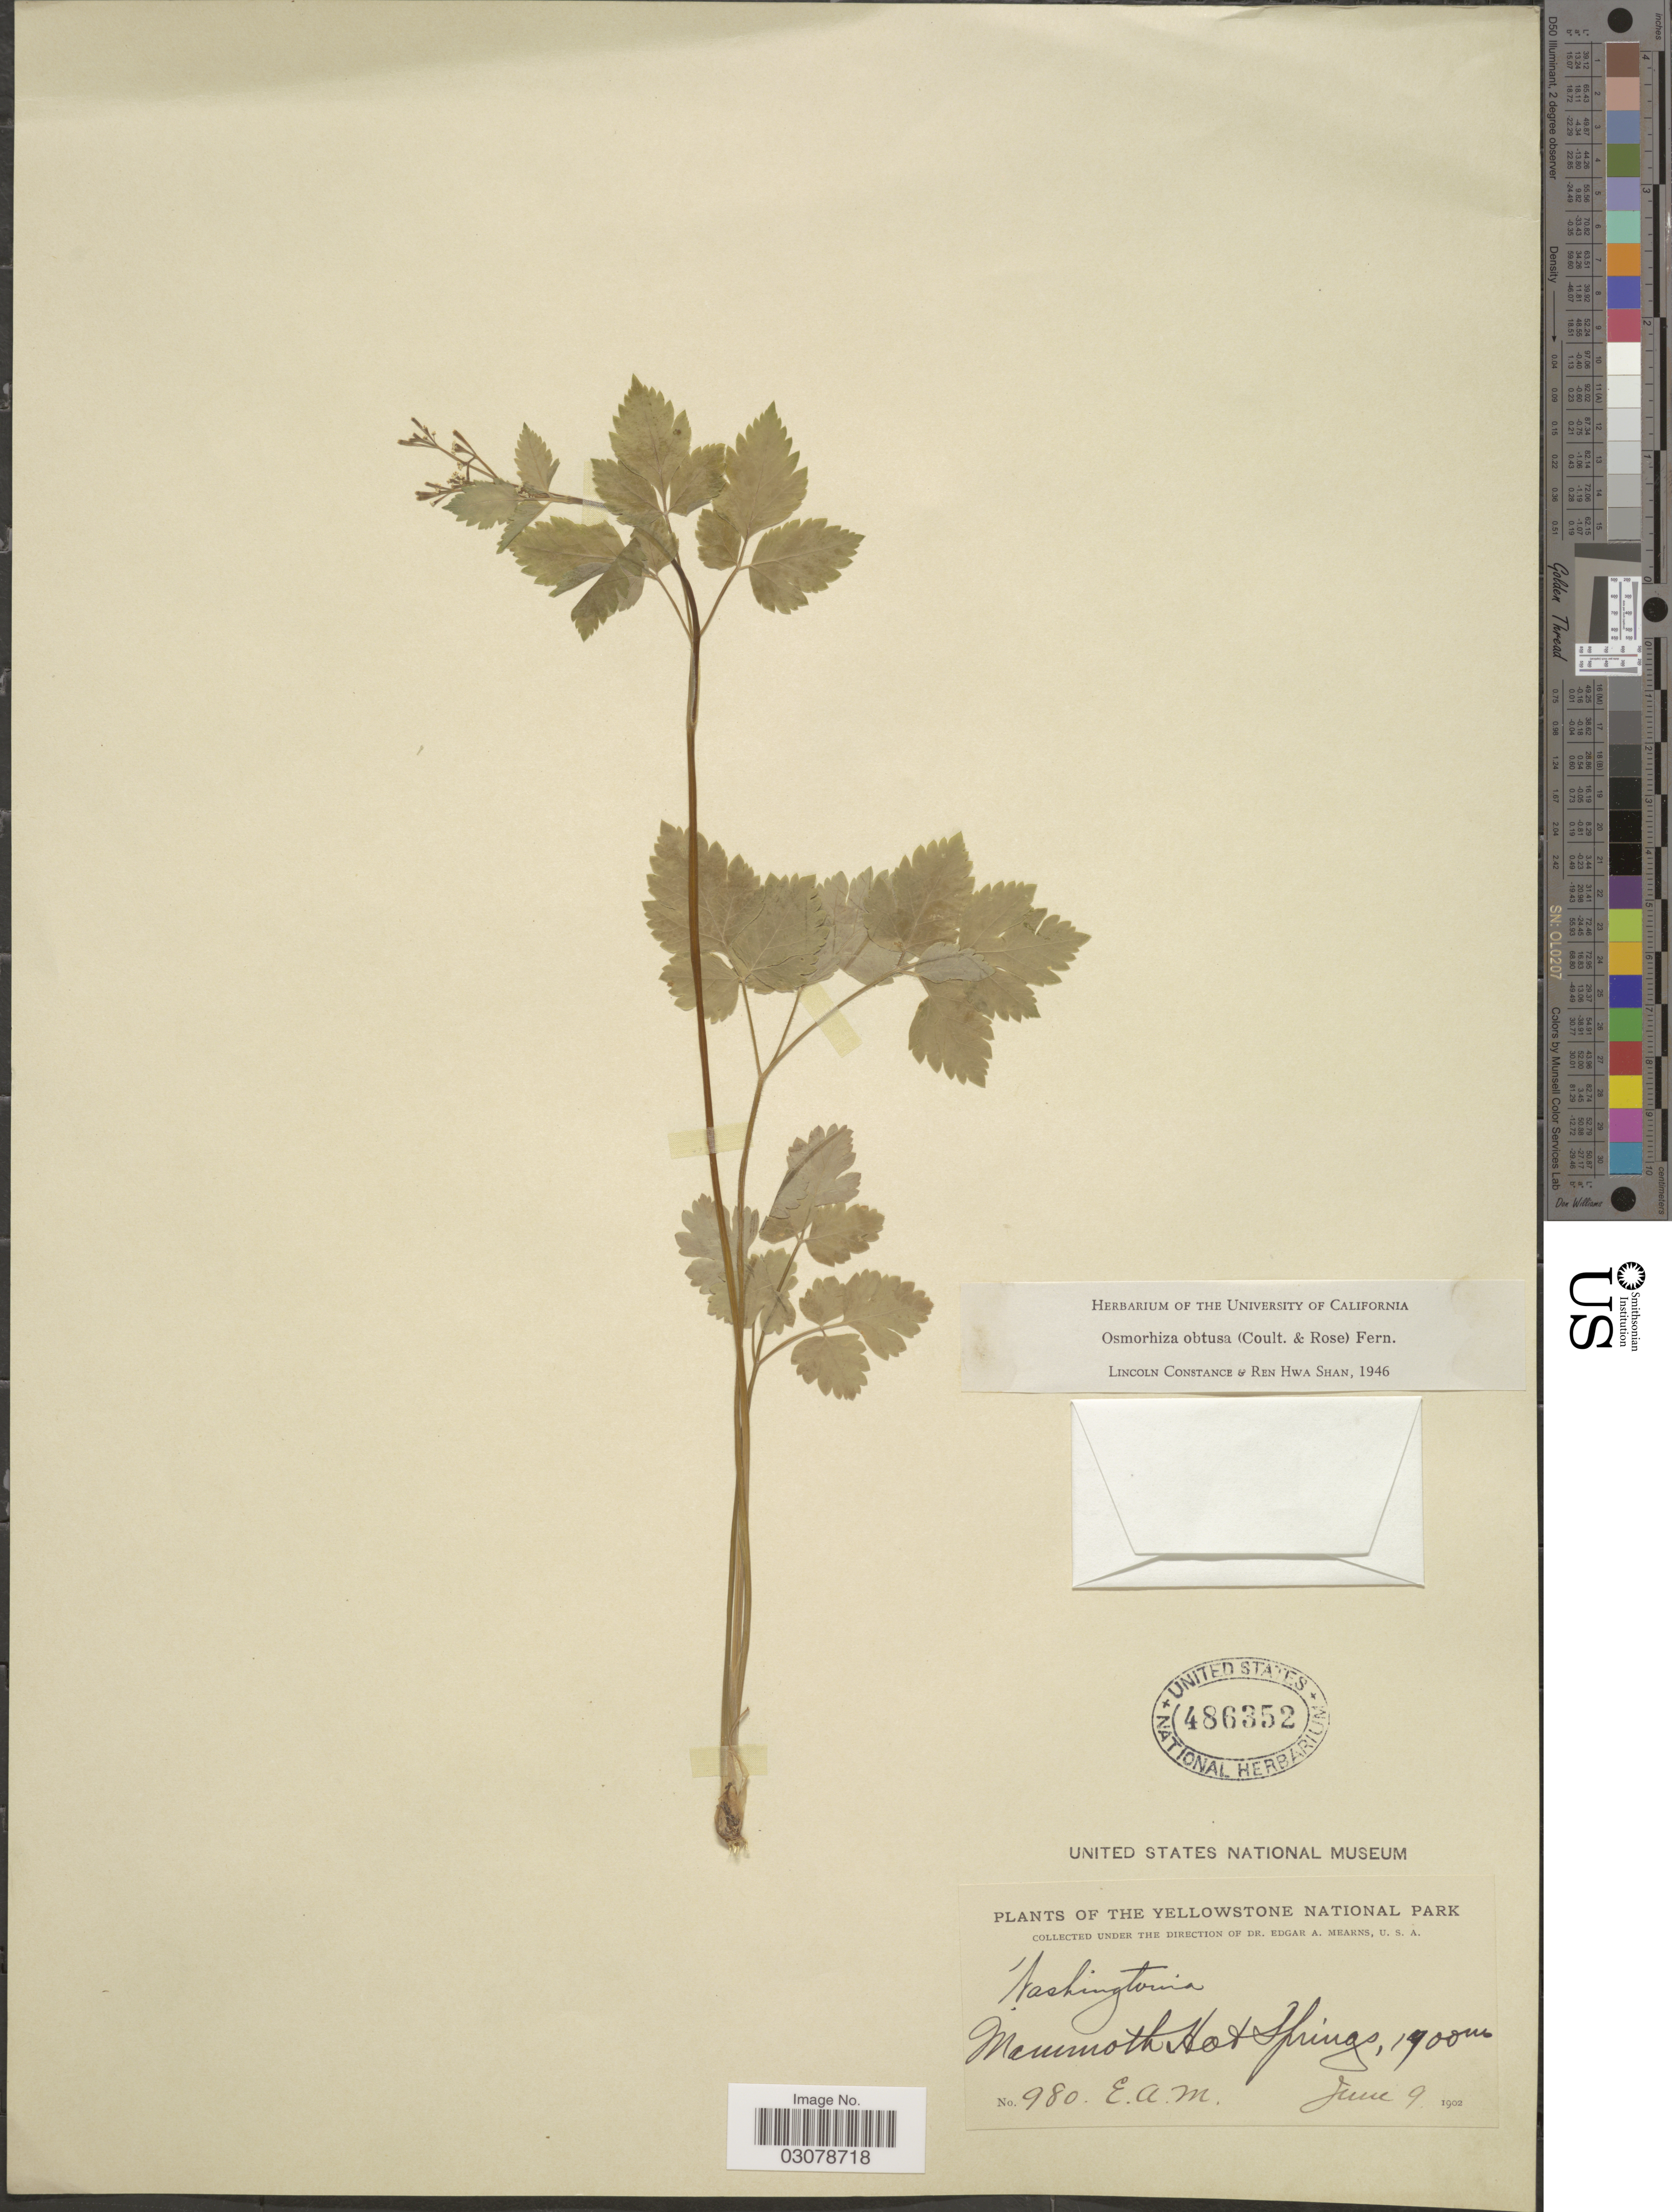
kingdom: Plantae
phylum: Tracheophyta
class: Magnoliopsida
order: Apiales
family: Apiaceae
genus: Osmorhiza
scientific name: Osmorhiza obtusa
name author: (J.M. Coult. & Rose) Fernald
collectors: E. A. Mearns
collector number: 980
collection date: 1902-06-09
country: United States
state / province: Wyoming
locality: The Yellowstone National Park, Mammoth Hot Springs.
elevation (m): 1900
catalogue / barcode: US 486352